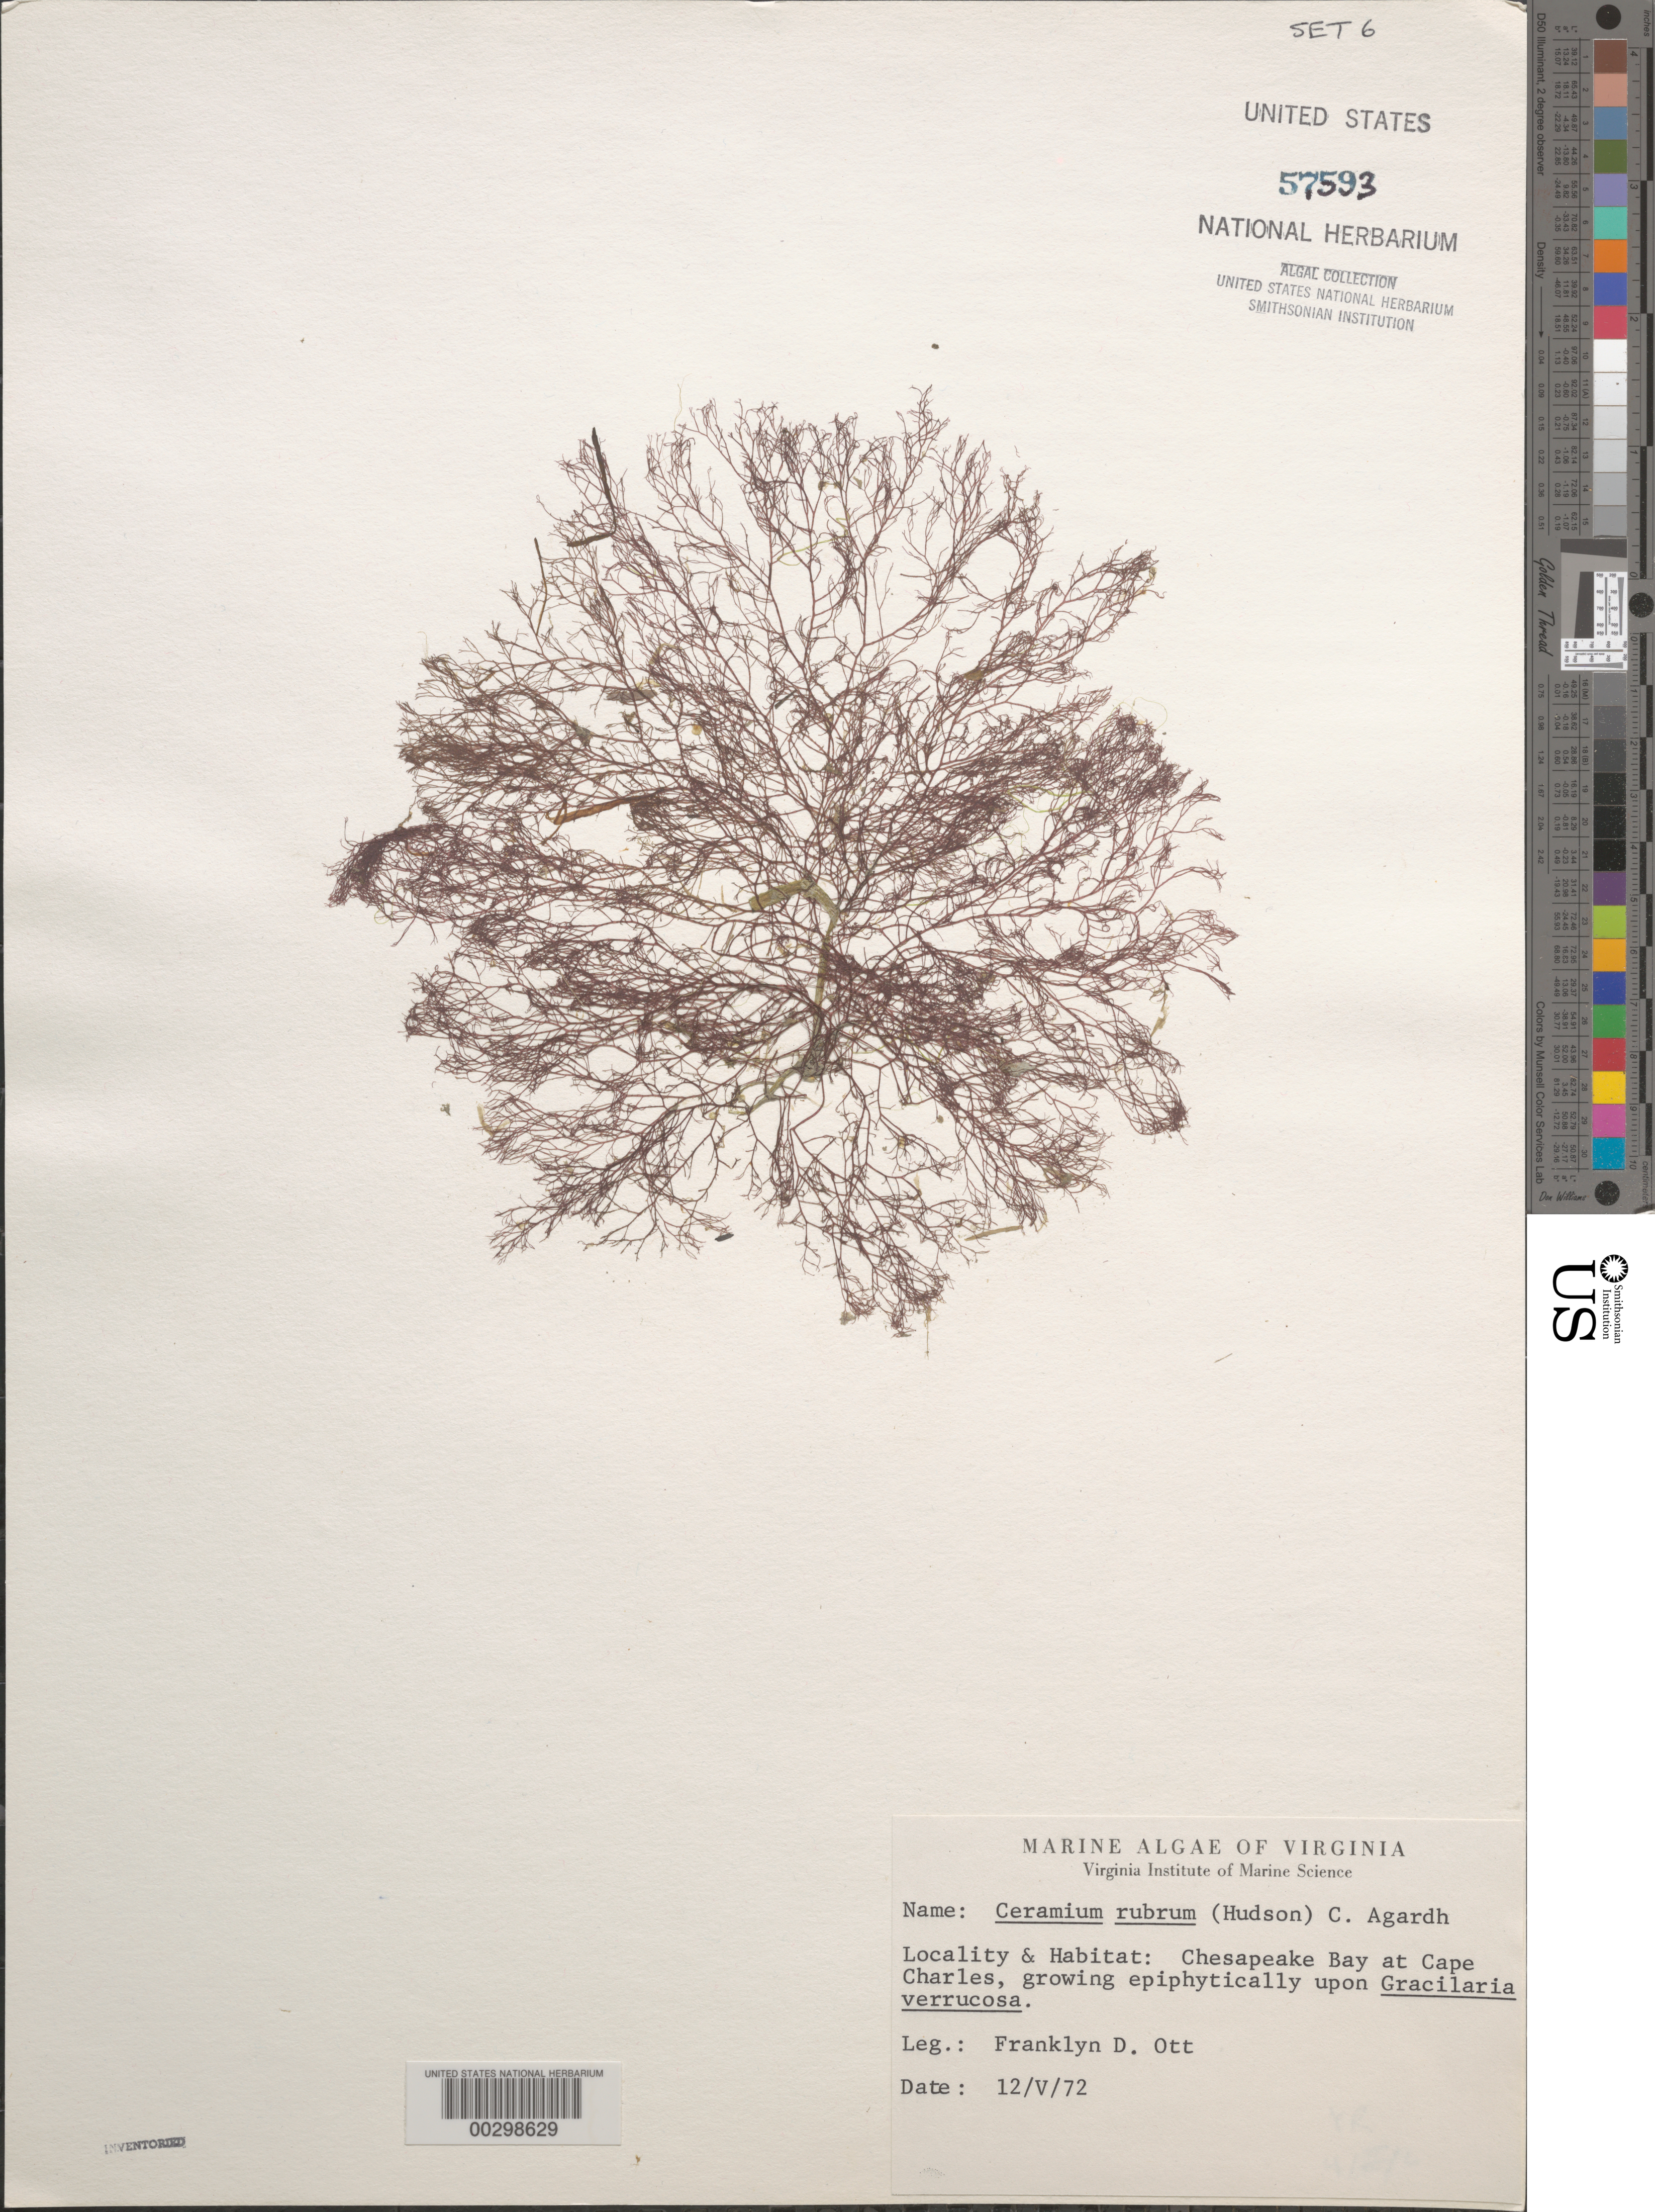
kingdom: Plantae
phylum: Rhodophyta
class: Florideophyceae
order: Ceramiales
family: Ceramiaceae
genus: Ceramium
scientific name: Ceramium rubrum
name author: C. Agardh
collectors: F. Ott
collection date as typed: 12 May 1972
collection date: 1972-05-12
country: United States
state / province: Virginia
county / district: Northampton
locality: Chesapeake Bay at Cape Charles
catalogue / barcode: US 57593